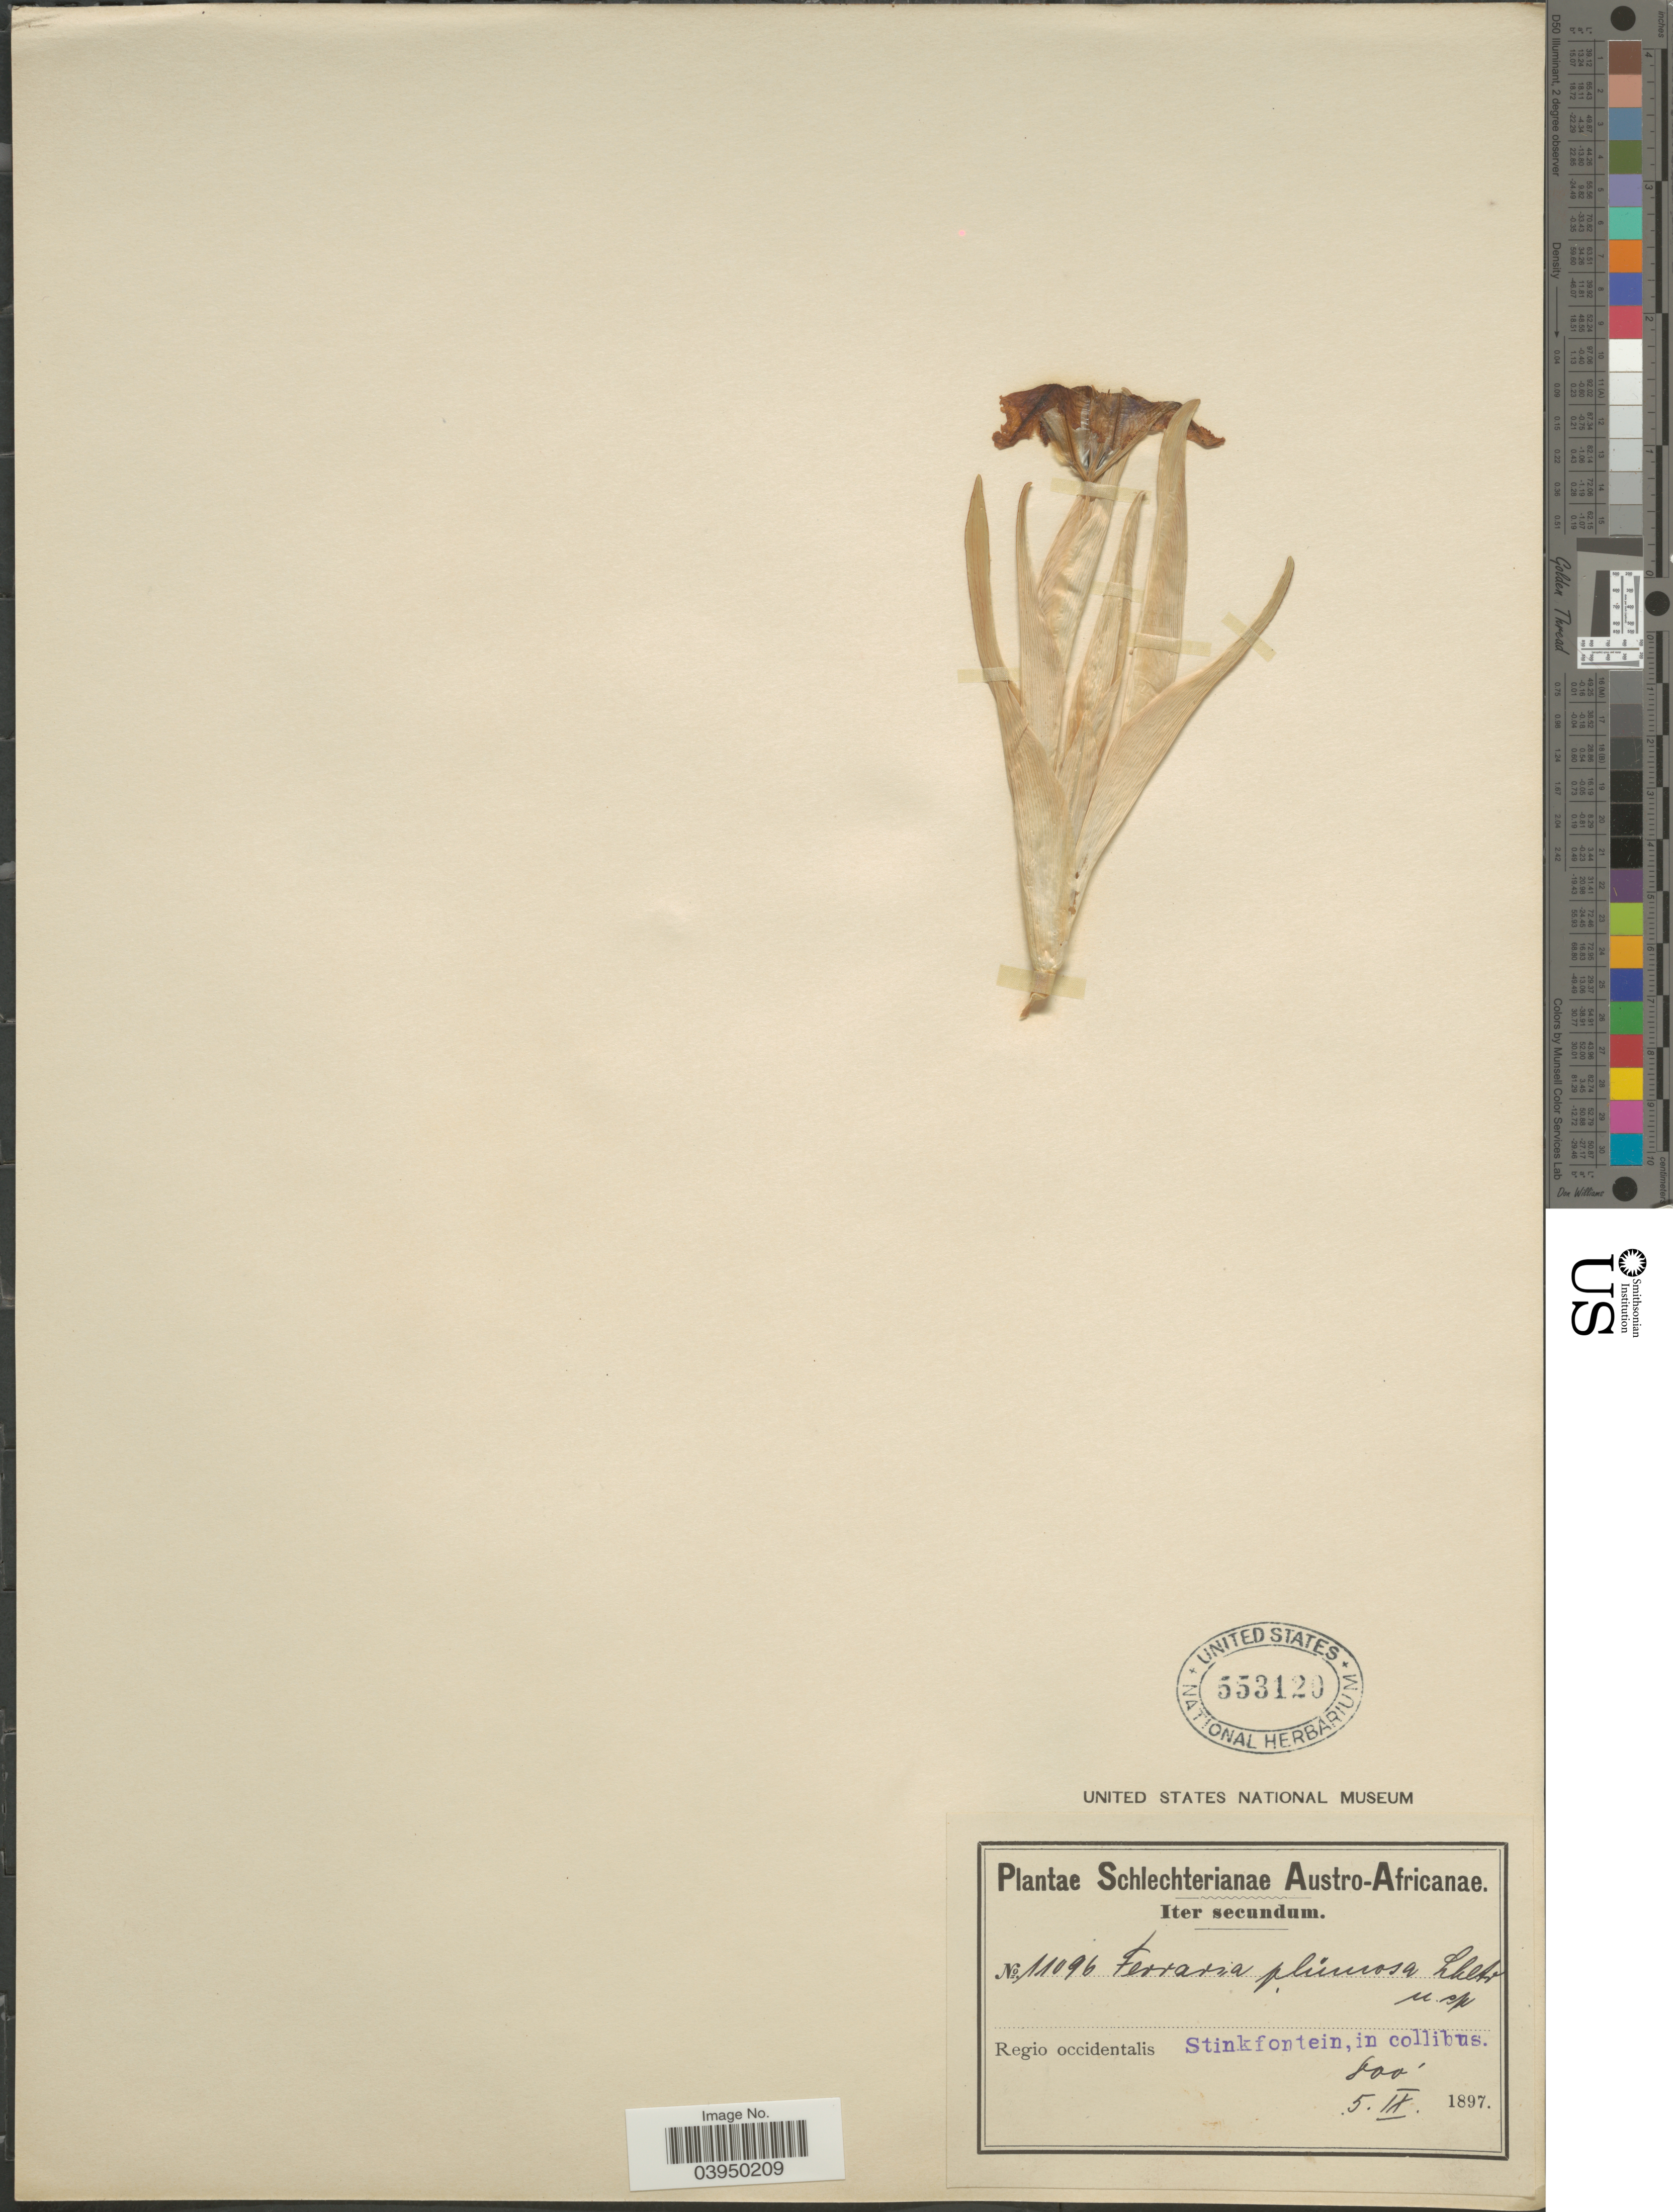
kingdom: Plantae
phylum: Tracheophyta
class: Liliopsida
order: Asparagales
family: Iridaceae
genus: Ferraria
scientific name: Ferraria plumosa Schltr., ined.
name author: Schltr.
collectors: Schlechter, --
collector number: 11096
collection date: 1897-09-05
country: South Africa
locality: Austro-Africanae. Regio occidentalis Stinkfontein, in collibus.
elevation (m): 244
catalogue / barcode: US 553120